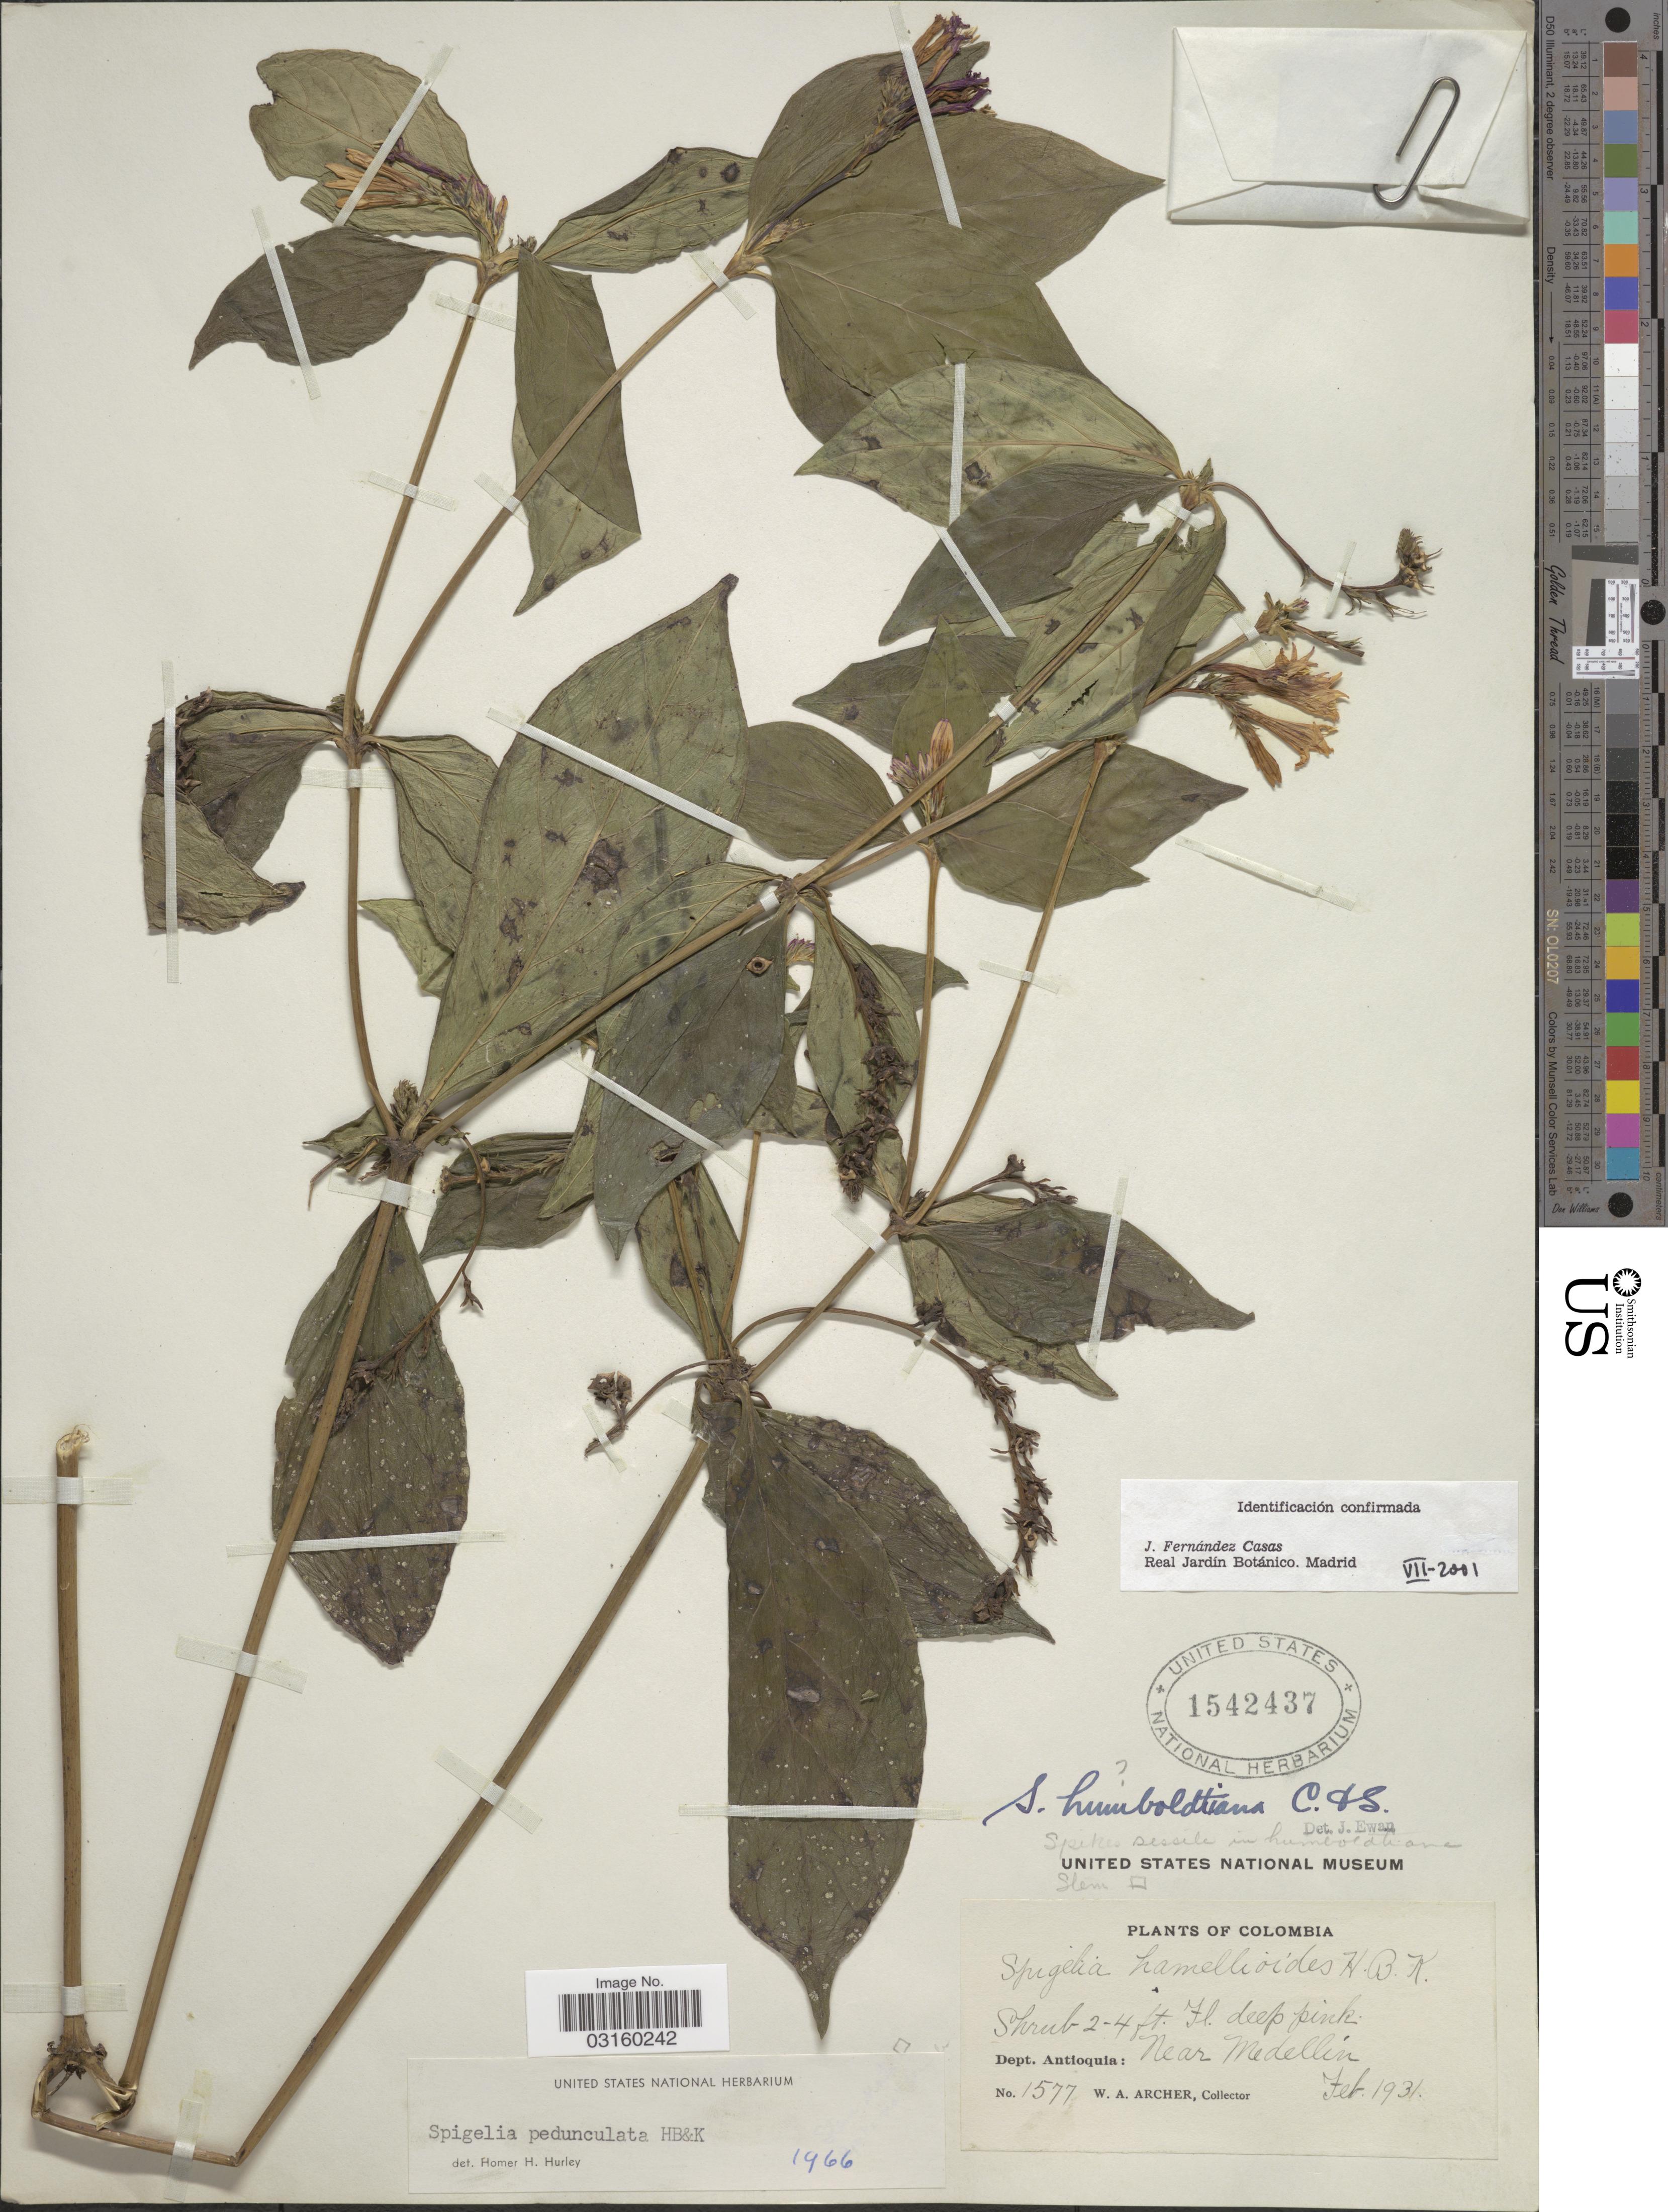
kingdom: Plantae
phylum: Tracheophyta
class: Magnoliopsida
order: Gentianales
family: Loganiaceae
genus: Spigelia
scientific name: Spigelia pedunculata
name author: Kunth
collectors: W. Archer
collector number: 1577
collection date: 1931-02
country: Colombia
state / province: Antioquia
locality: Dept. Antioquia: Near Medellin.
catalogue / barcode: US 1542437